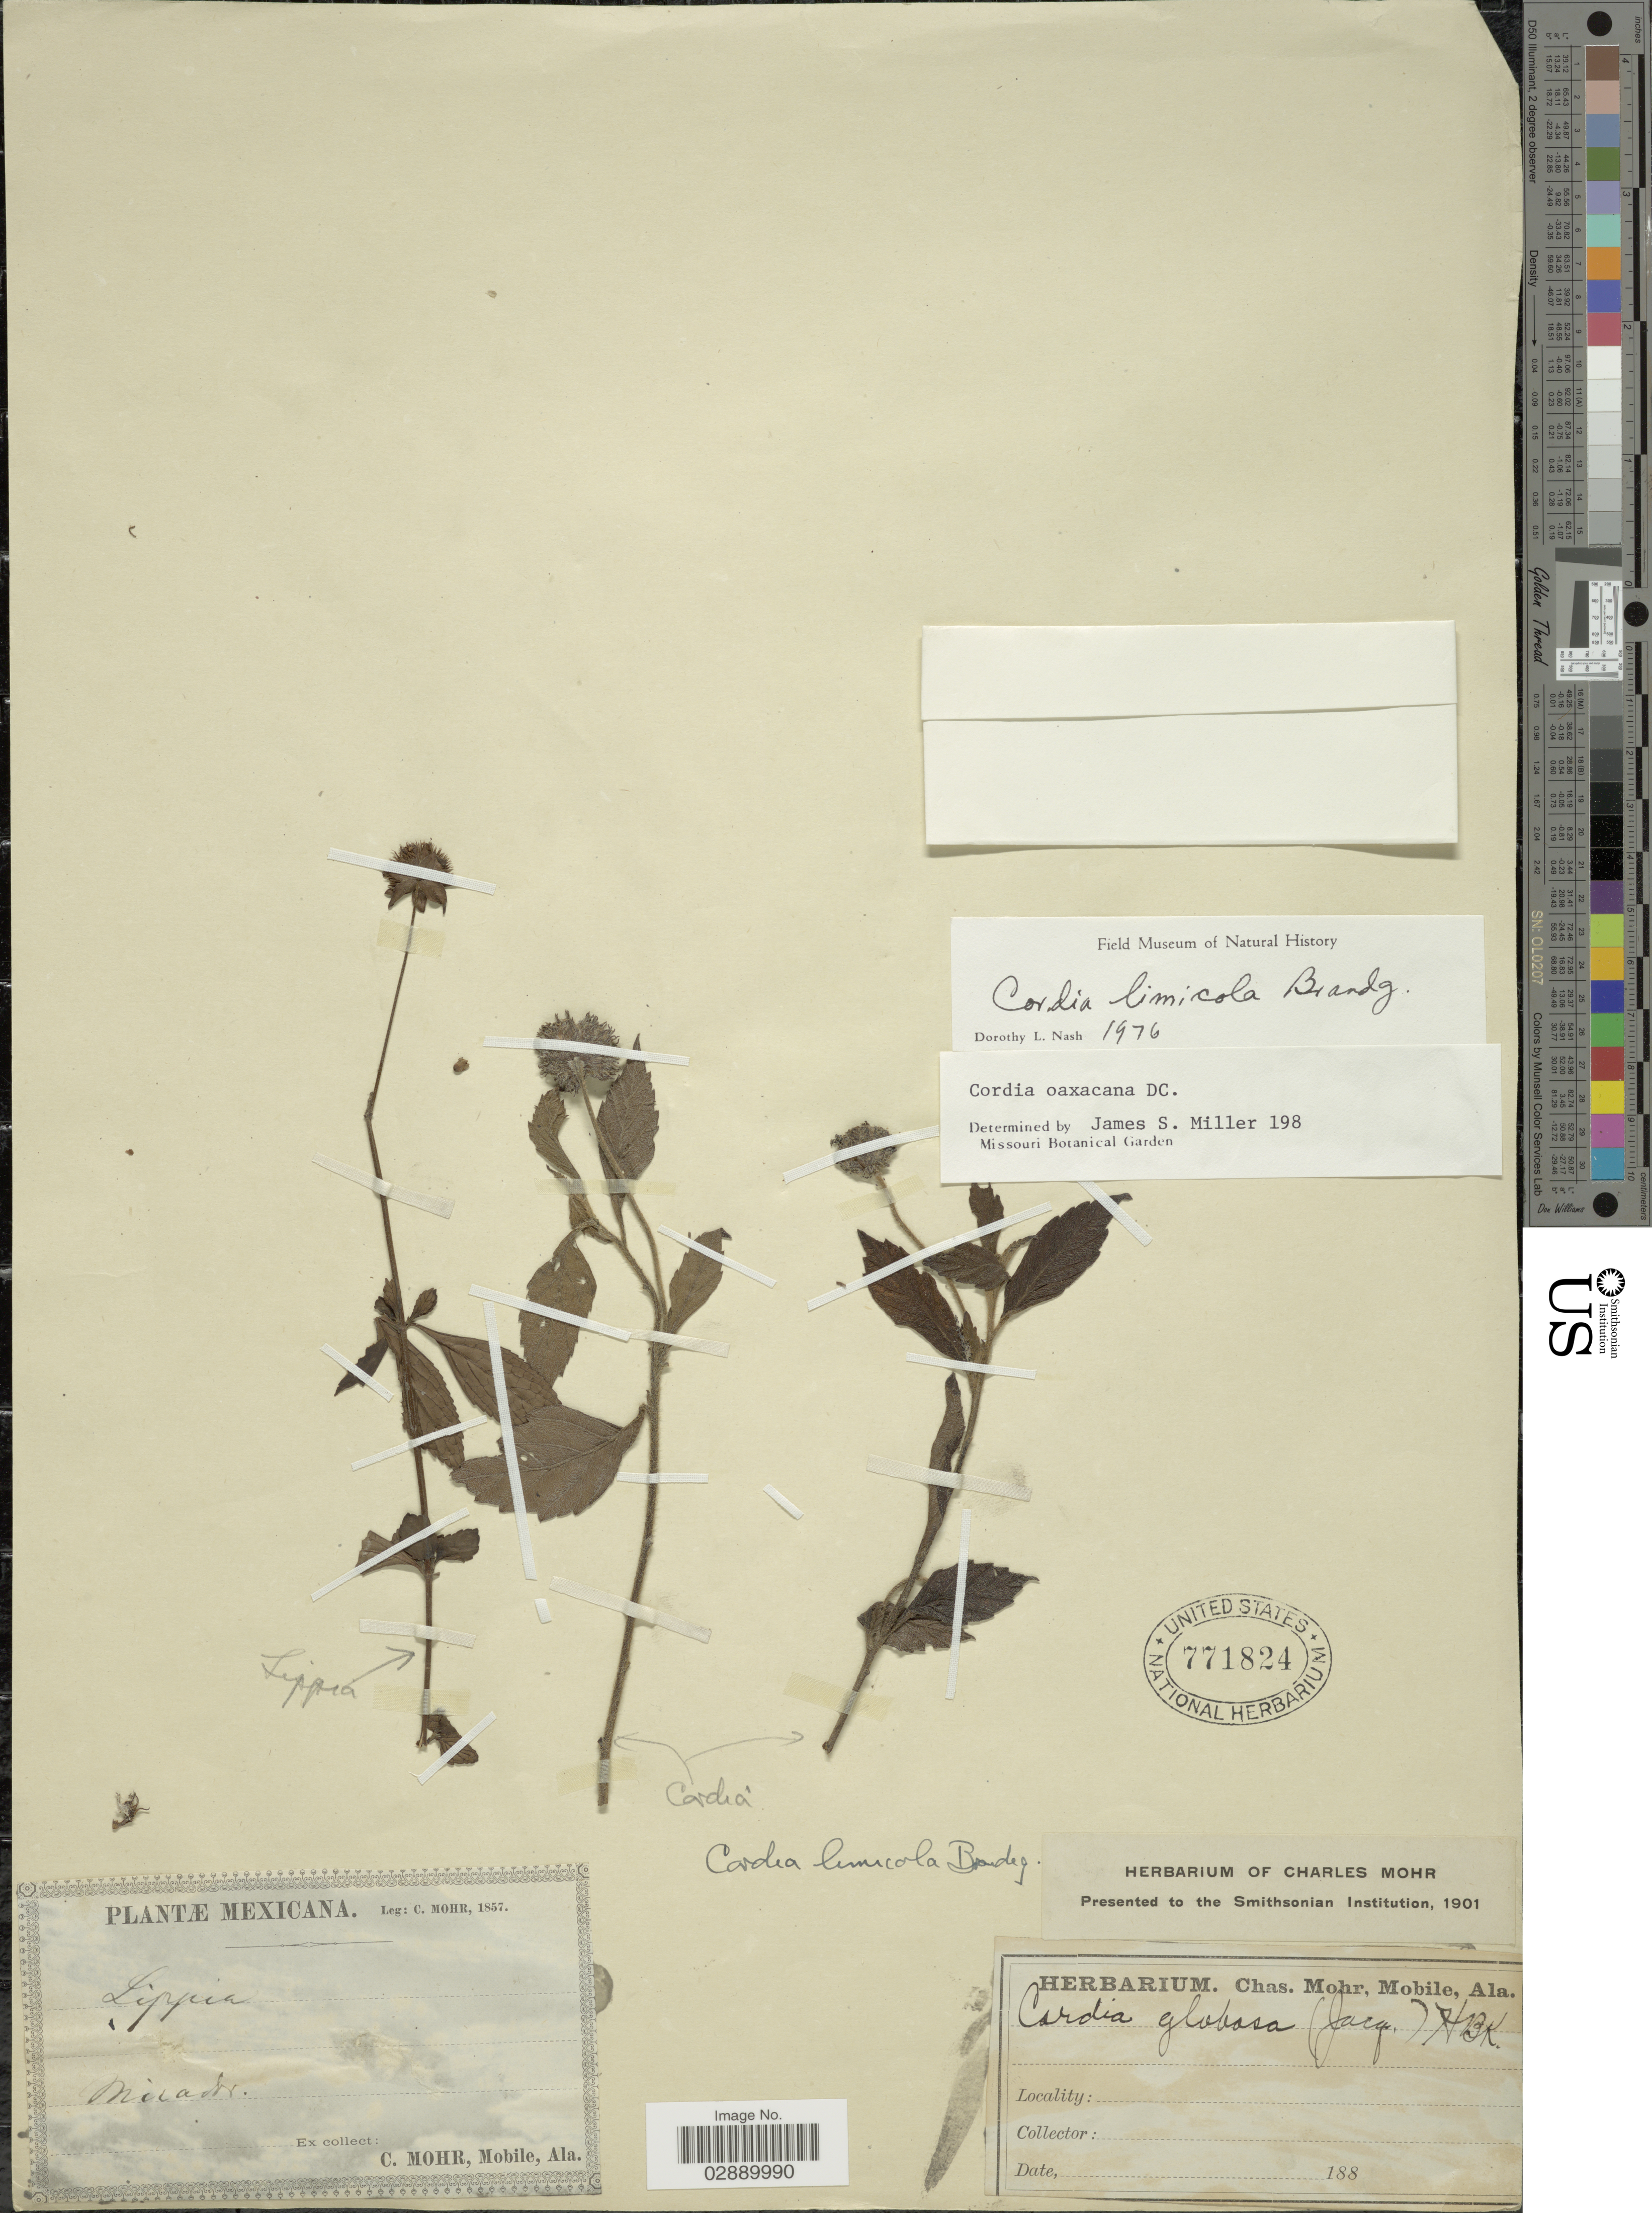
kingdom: Plantae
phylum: Tracheophyta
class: Magnoliopsida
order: Boraginales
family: Cordiaceae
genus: Cordia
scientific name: Cordia oaxacana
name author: A. DC.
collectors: C. T. Mohr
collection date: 1857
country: Mexico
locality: Mirador.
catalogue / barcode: US 771824